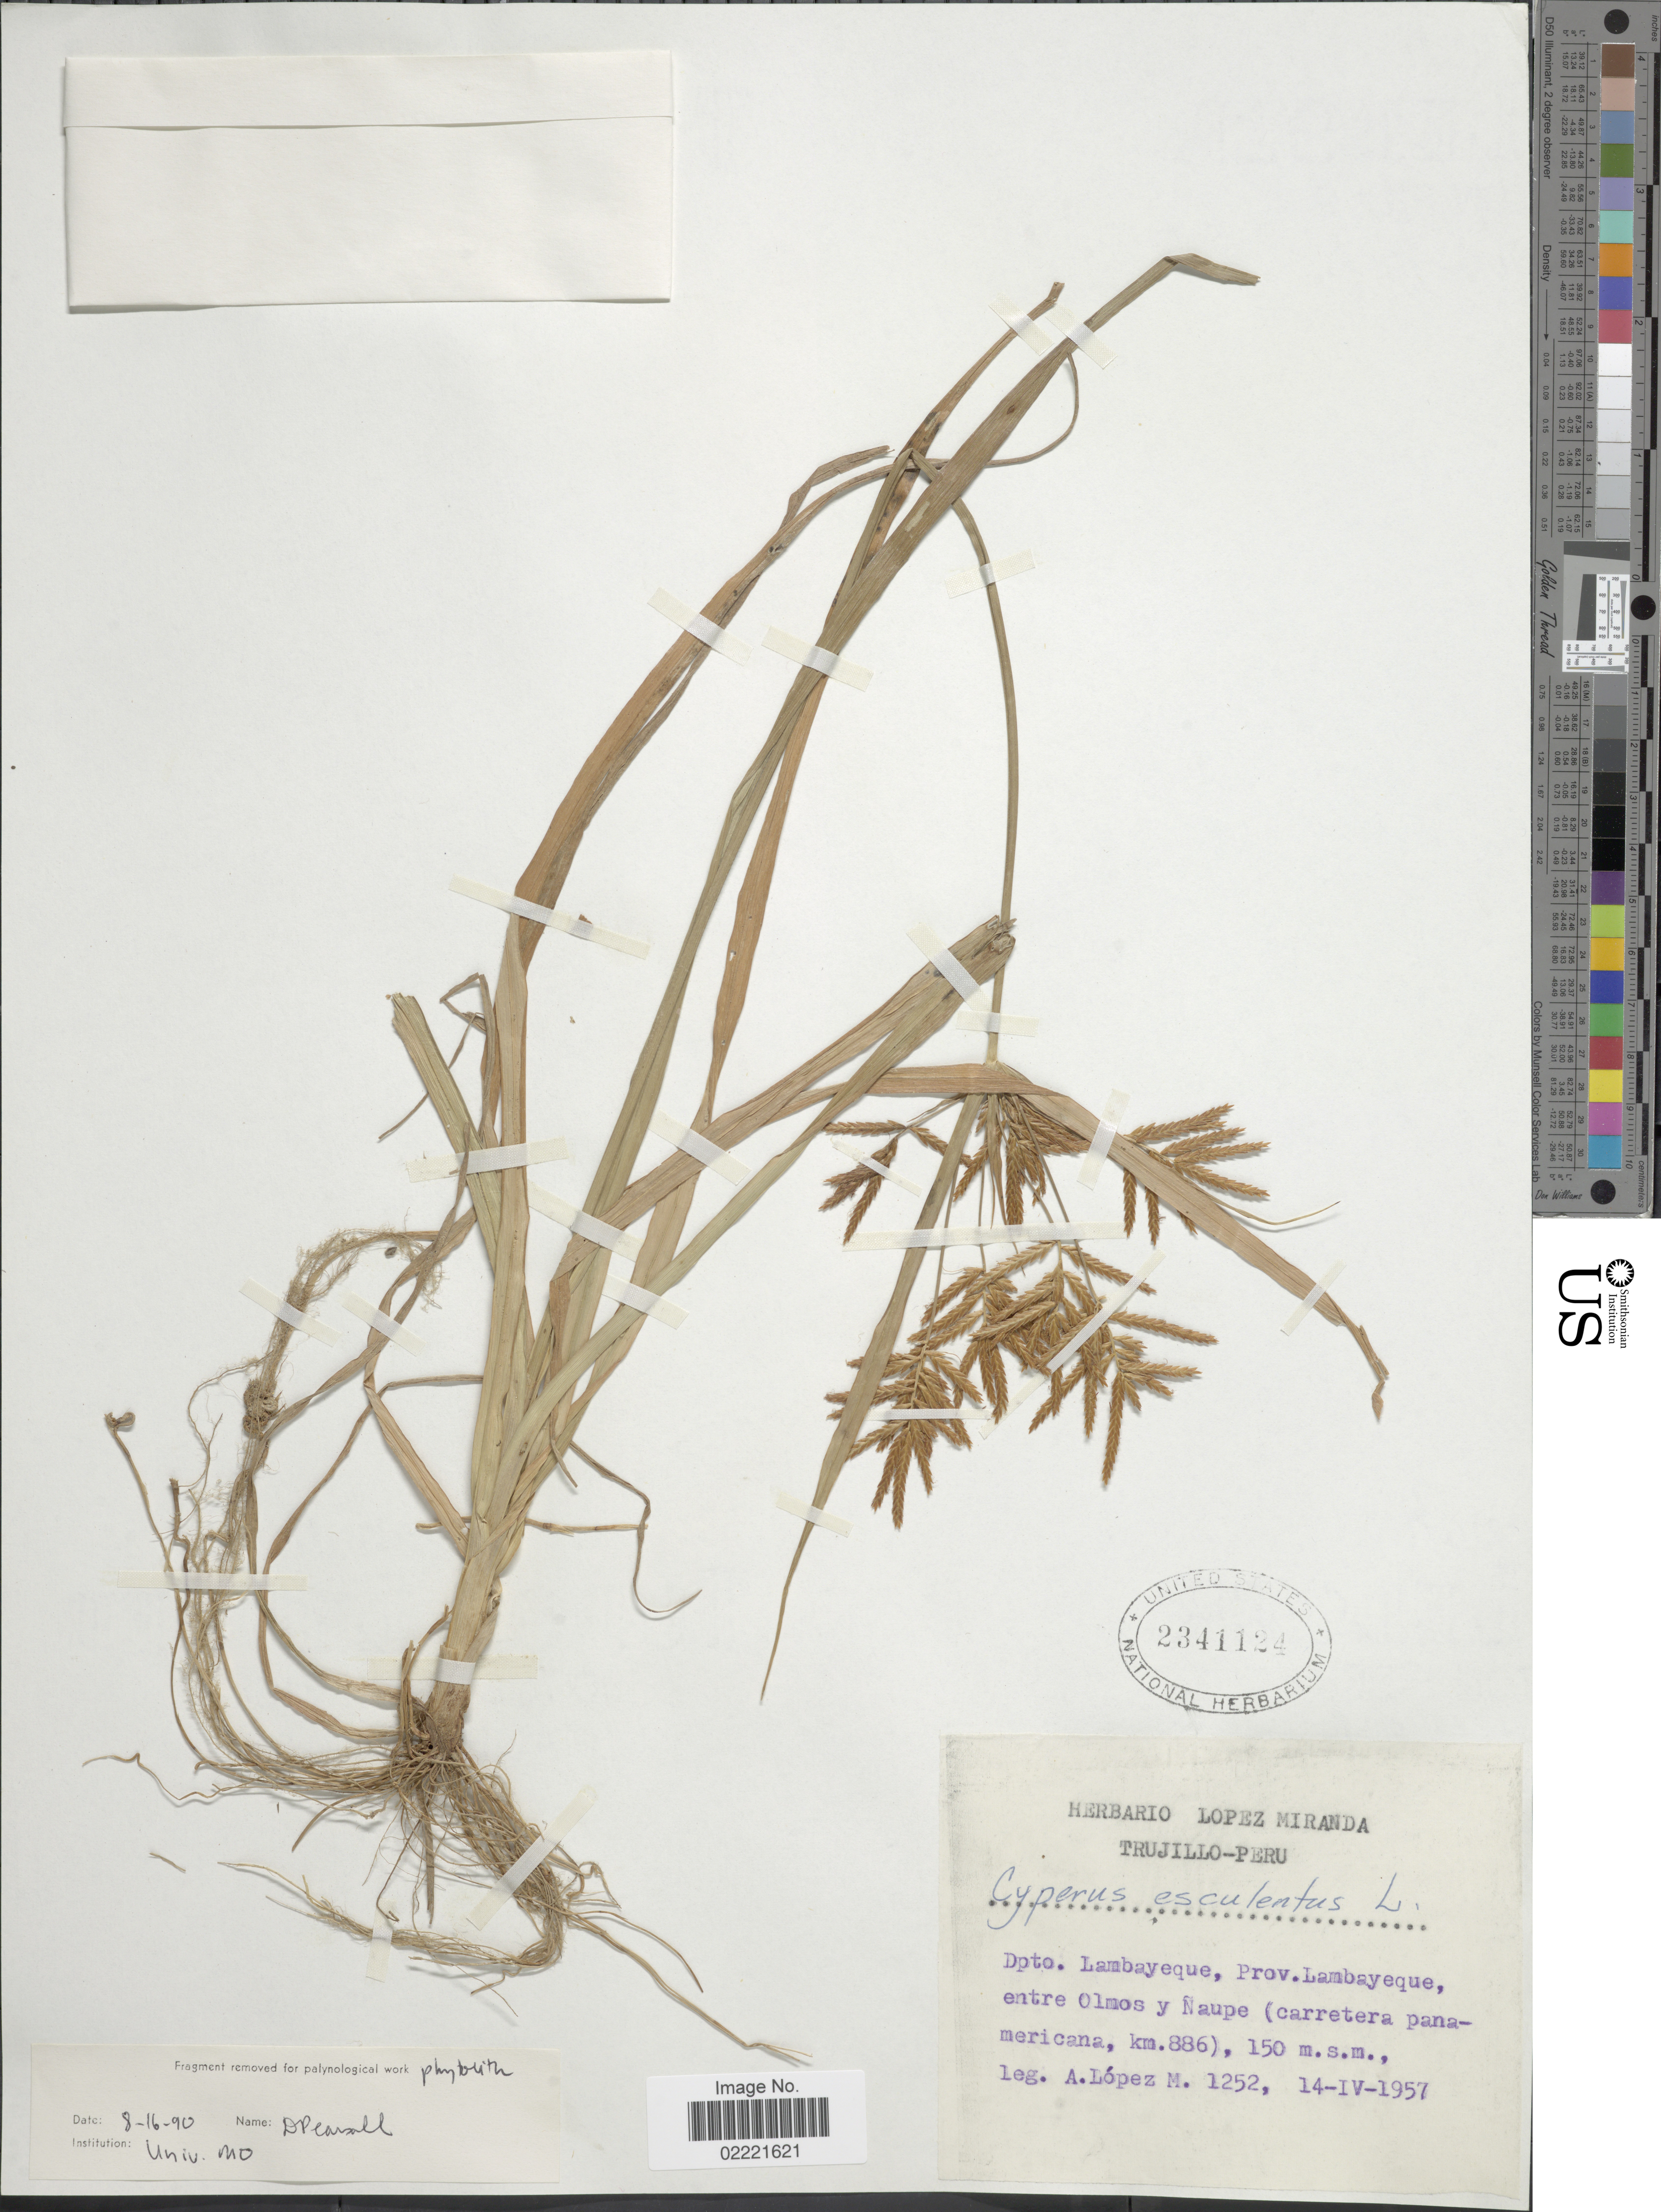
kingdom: Plantae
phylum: Tracheophyta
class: Liliopsida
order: Poales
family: Cyperaceae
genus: Cyperus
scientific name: Cyperus esculentus var. esculentus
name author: L.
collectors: A. López M.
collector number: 1252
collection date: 1957-04-14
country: Peru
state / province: Lambayeque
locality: Dpto. Lambayeque, Prov. Lambayeque, entre Olmos y Naupe (carretera panamericana, km. 886)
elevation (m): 150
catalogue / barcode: US 2341124